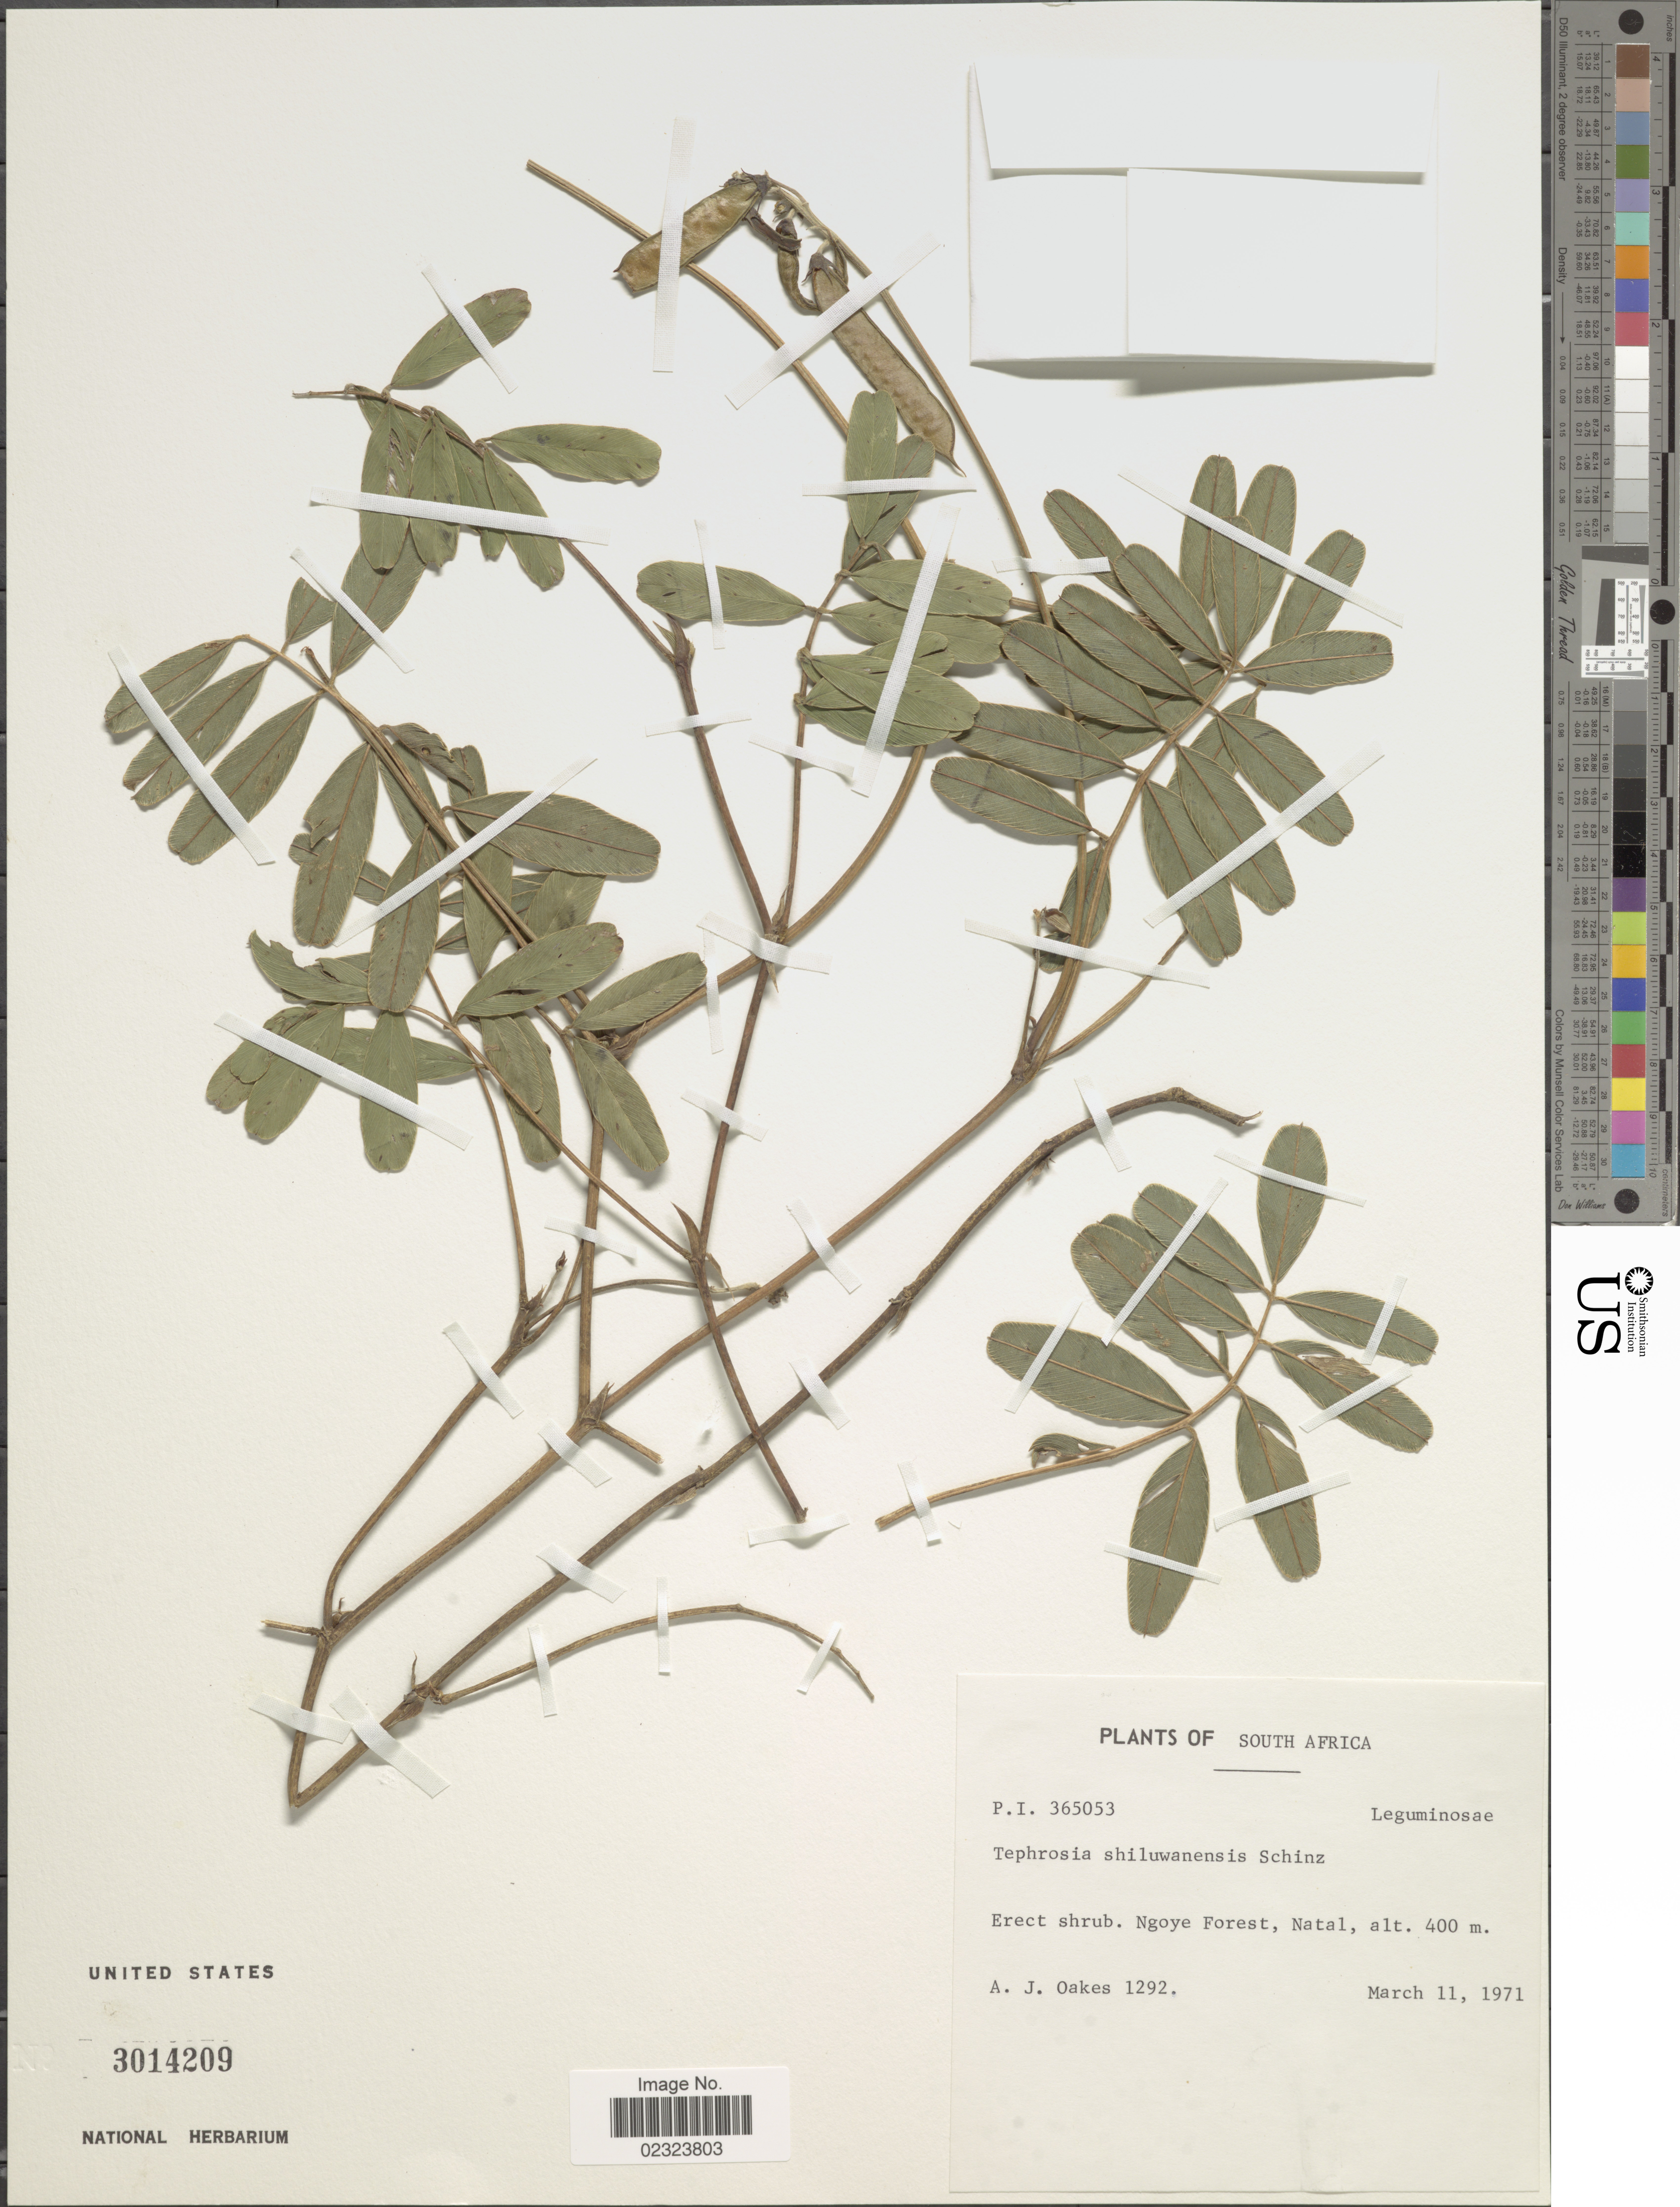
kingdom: Plantae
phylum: Tracheophyta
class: Magnoliopsida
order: Fabales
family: Fabaceae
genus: Tephrosia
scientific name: Tephrosia shiluwanensis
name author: Schinz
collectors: A. Oakes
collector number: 1292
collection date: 1971-03-11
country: South Africa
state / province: KwaZulu-Natal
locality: Ngoye Forest, Natal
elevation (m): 400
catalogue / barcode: US 3014209